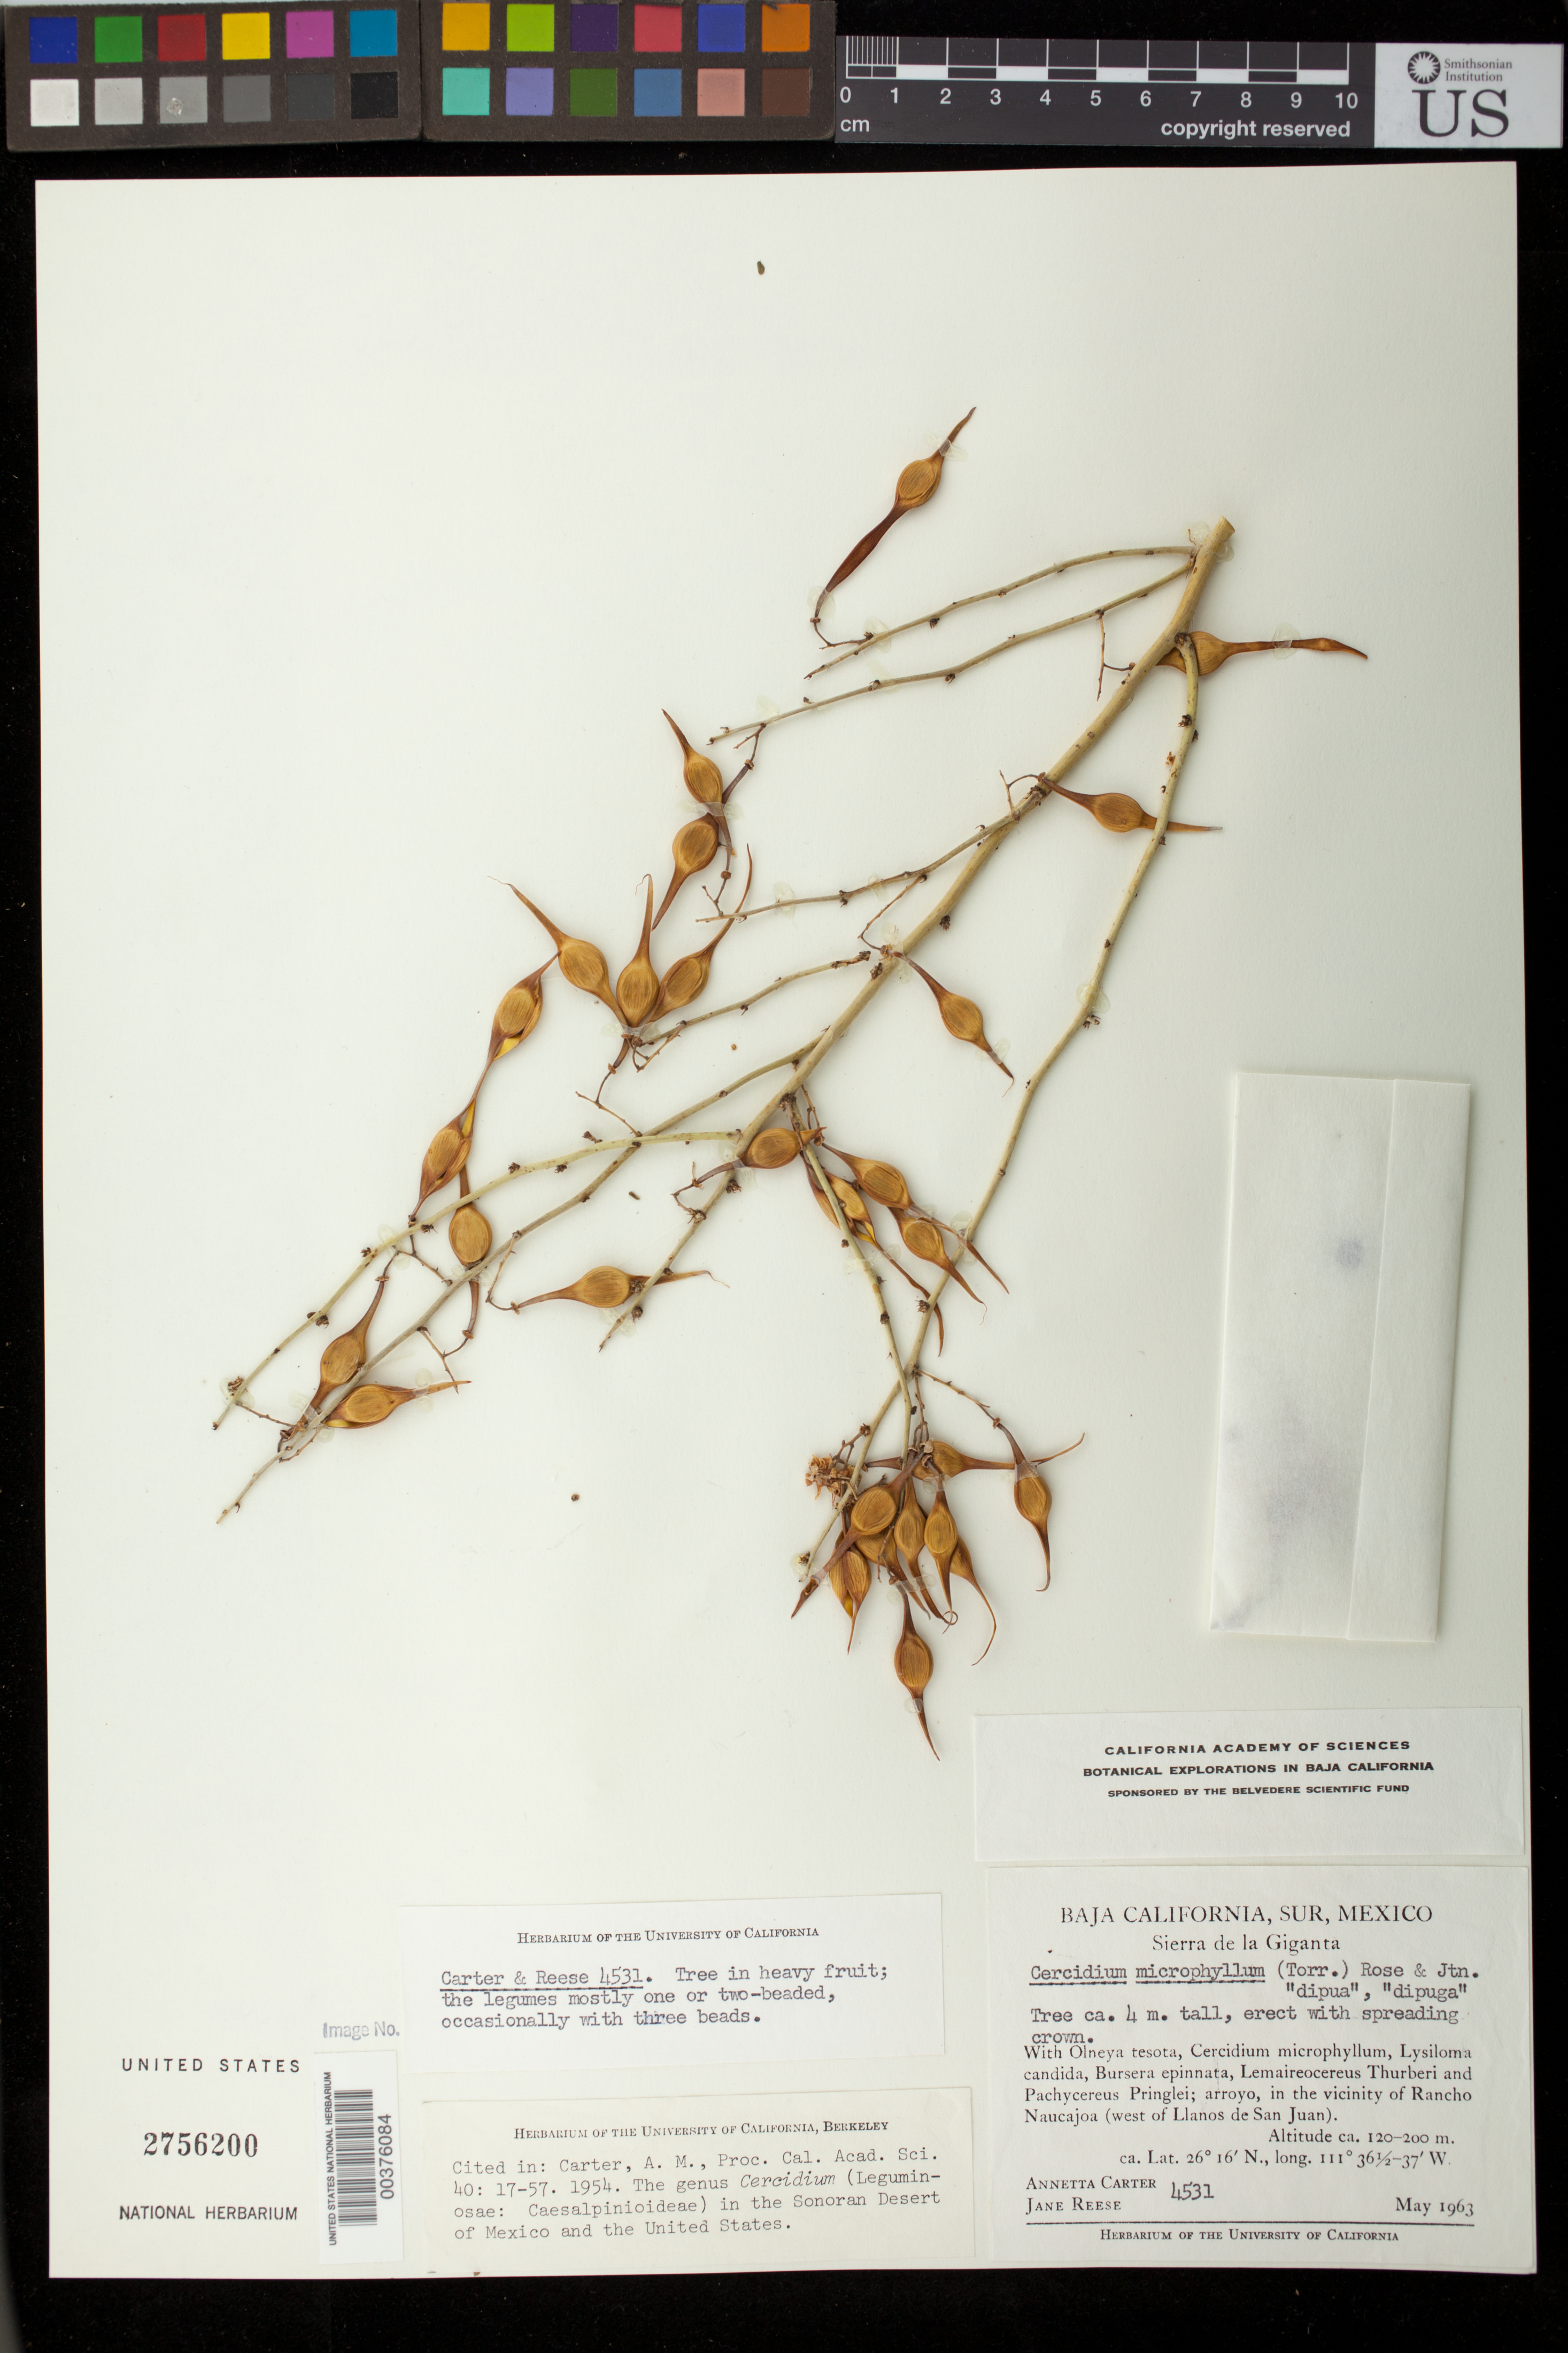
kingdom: Plantae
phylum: Tracheophyta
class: Magnoliopsida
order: Fabales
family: Fabaceae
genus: Parkinsonia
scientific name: Parkinsonia microphylla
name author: Torr.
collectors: A. M. Carter & J. Reese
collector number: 4531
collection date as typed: May 1963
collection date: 1963-05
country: Mexico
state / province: Baja California Sur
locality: Sierra de la Giganta; in the vicinity of Rancho Naucajoa (west of Llanos de San Juan)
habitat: With Olneya tesota, Cercidium microphyllum, Lysiloma candida, Bursera epinnata, Lemaireocereus Thurberi and Pachycereus Pringlei; arroyo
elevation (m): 120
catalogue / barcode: US 2756200